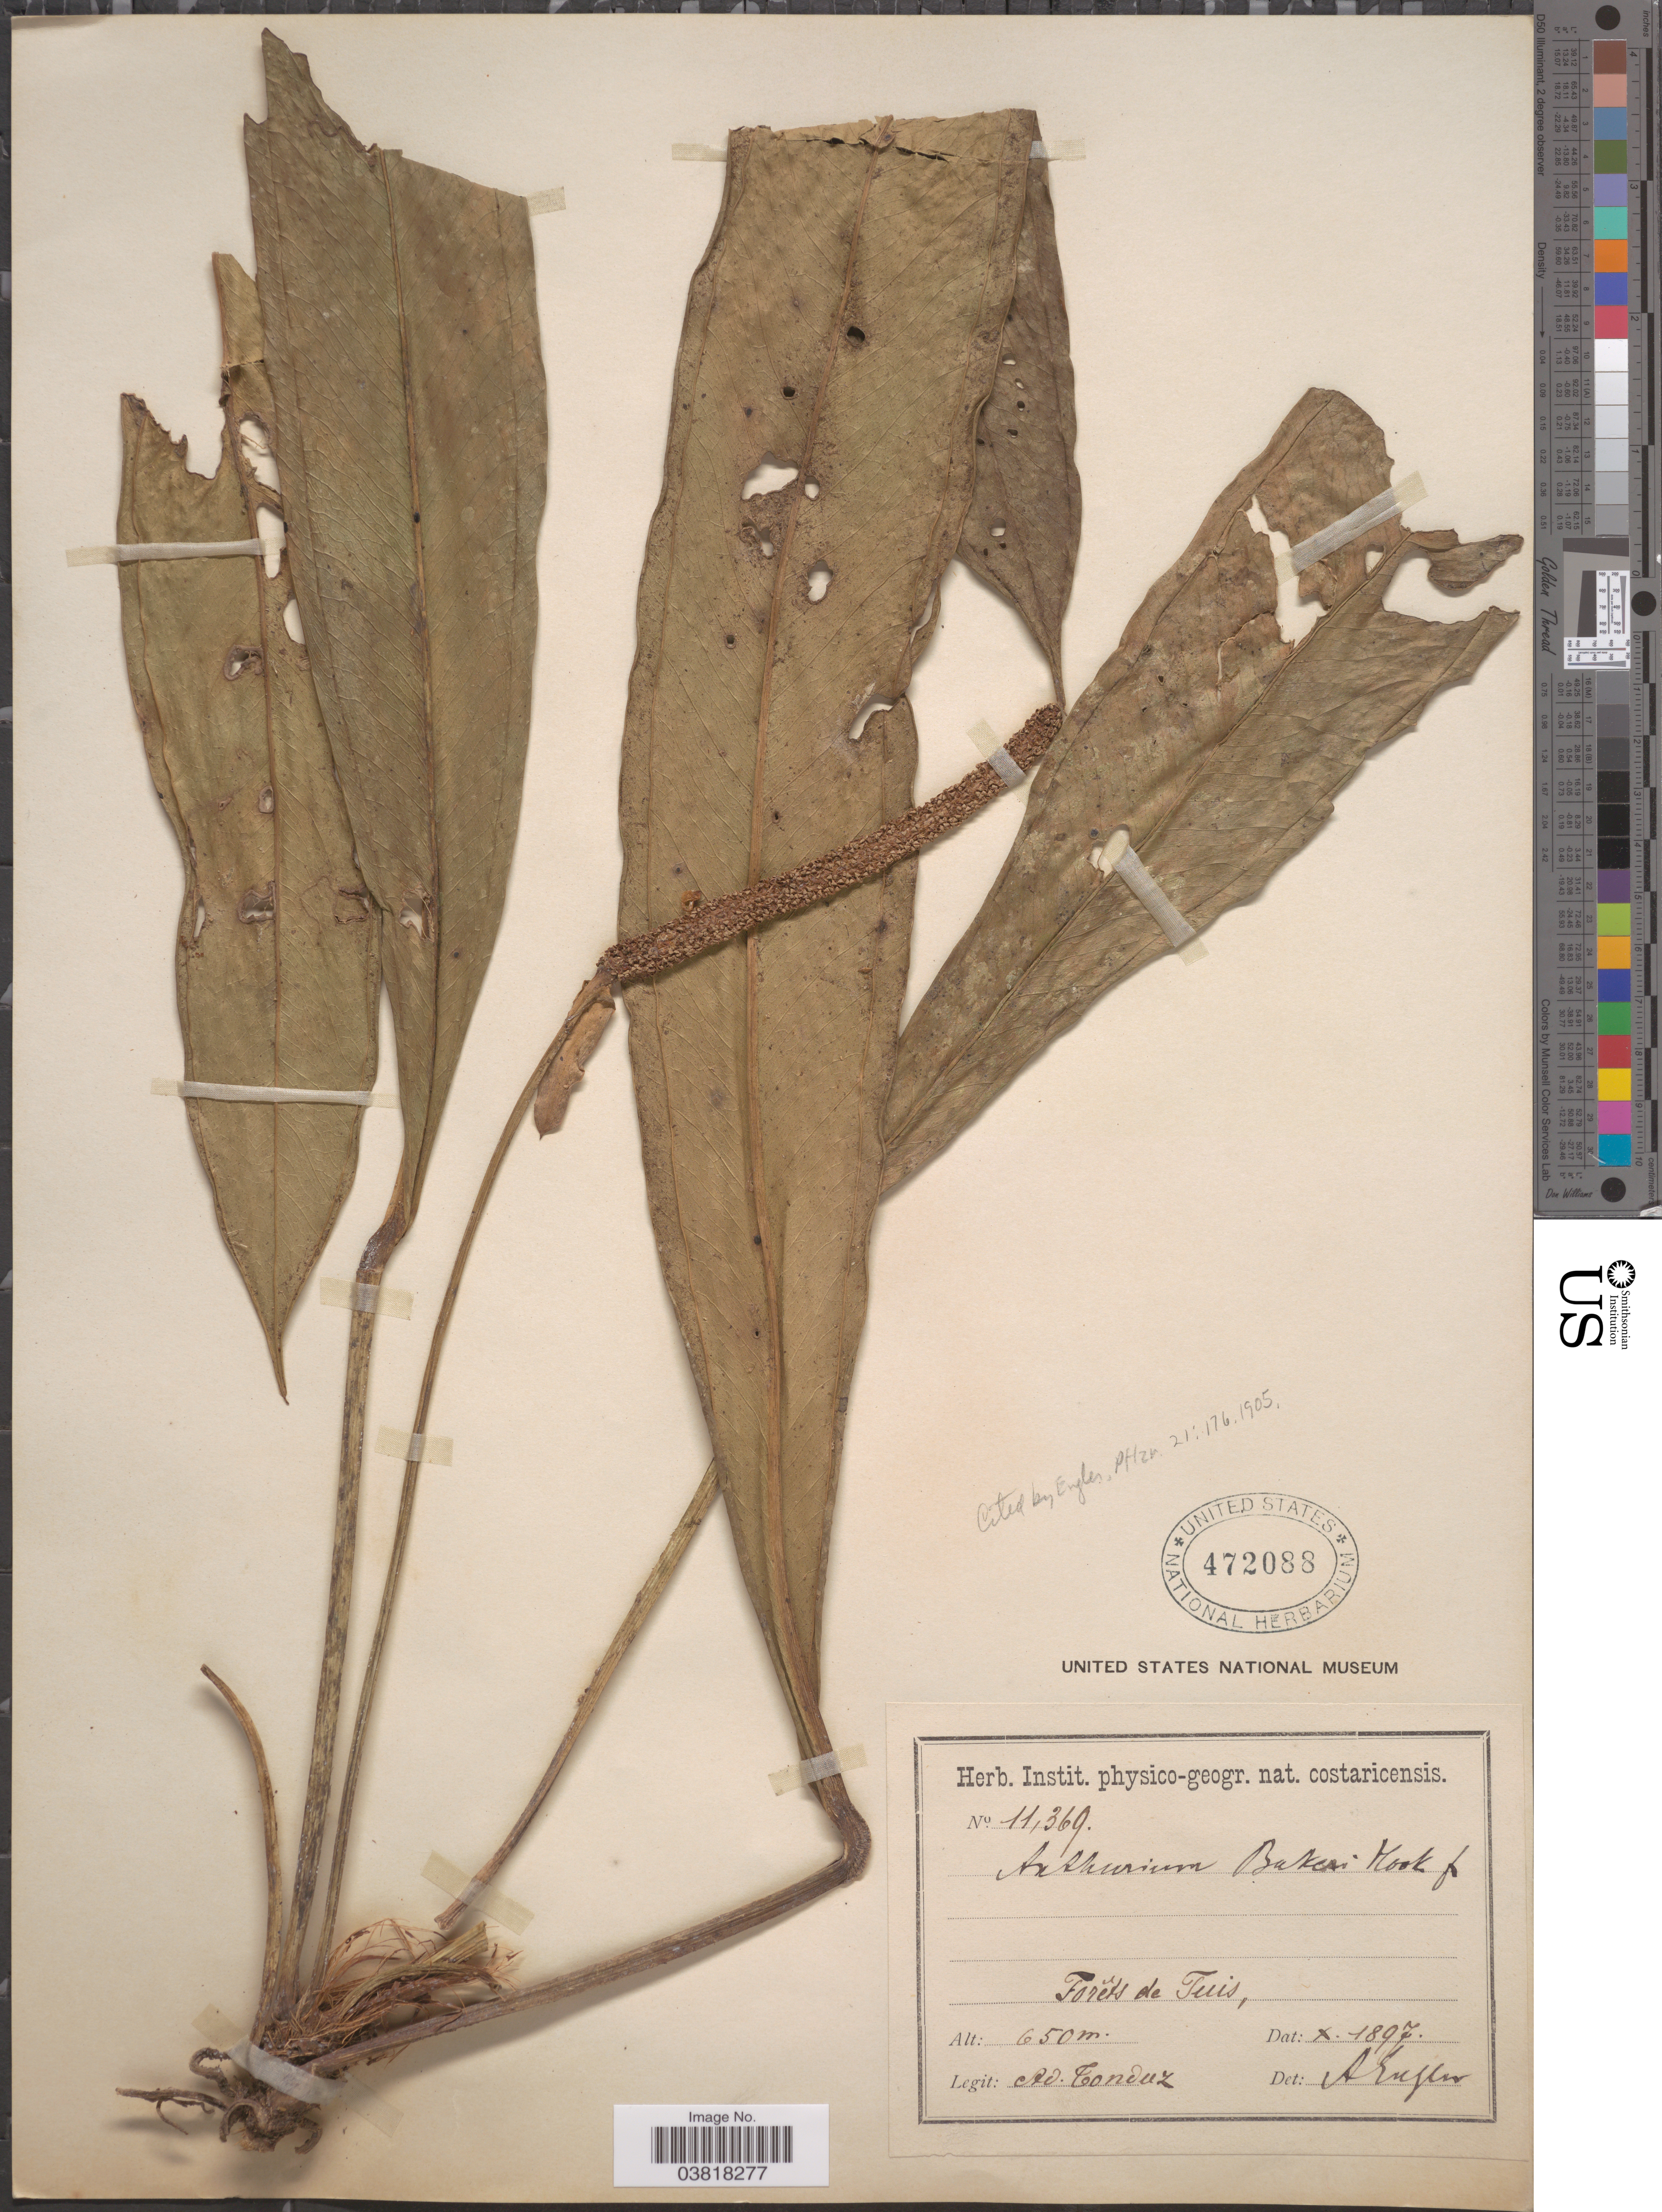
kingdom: Plantae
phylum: Tracheophyta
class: Liliopsida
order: Alismatales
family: Araceae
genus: Anthurium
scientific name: Anthurium bakeri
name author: Hook. f.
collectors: A. Tonduz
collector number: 11369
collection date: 1897-10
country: Costa Rica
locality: Forêts de Tuis.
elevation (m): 650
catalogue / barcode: US 472088